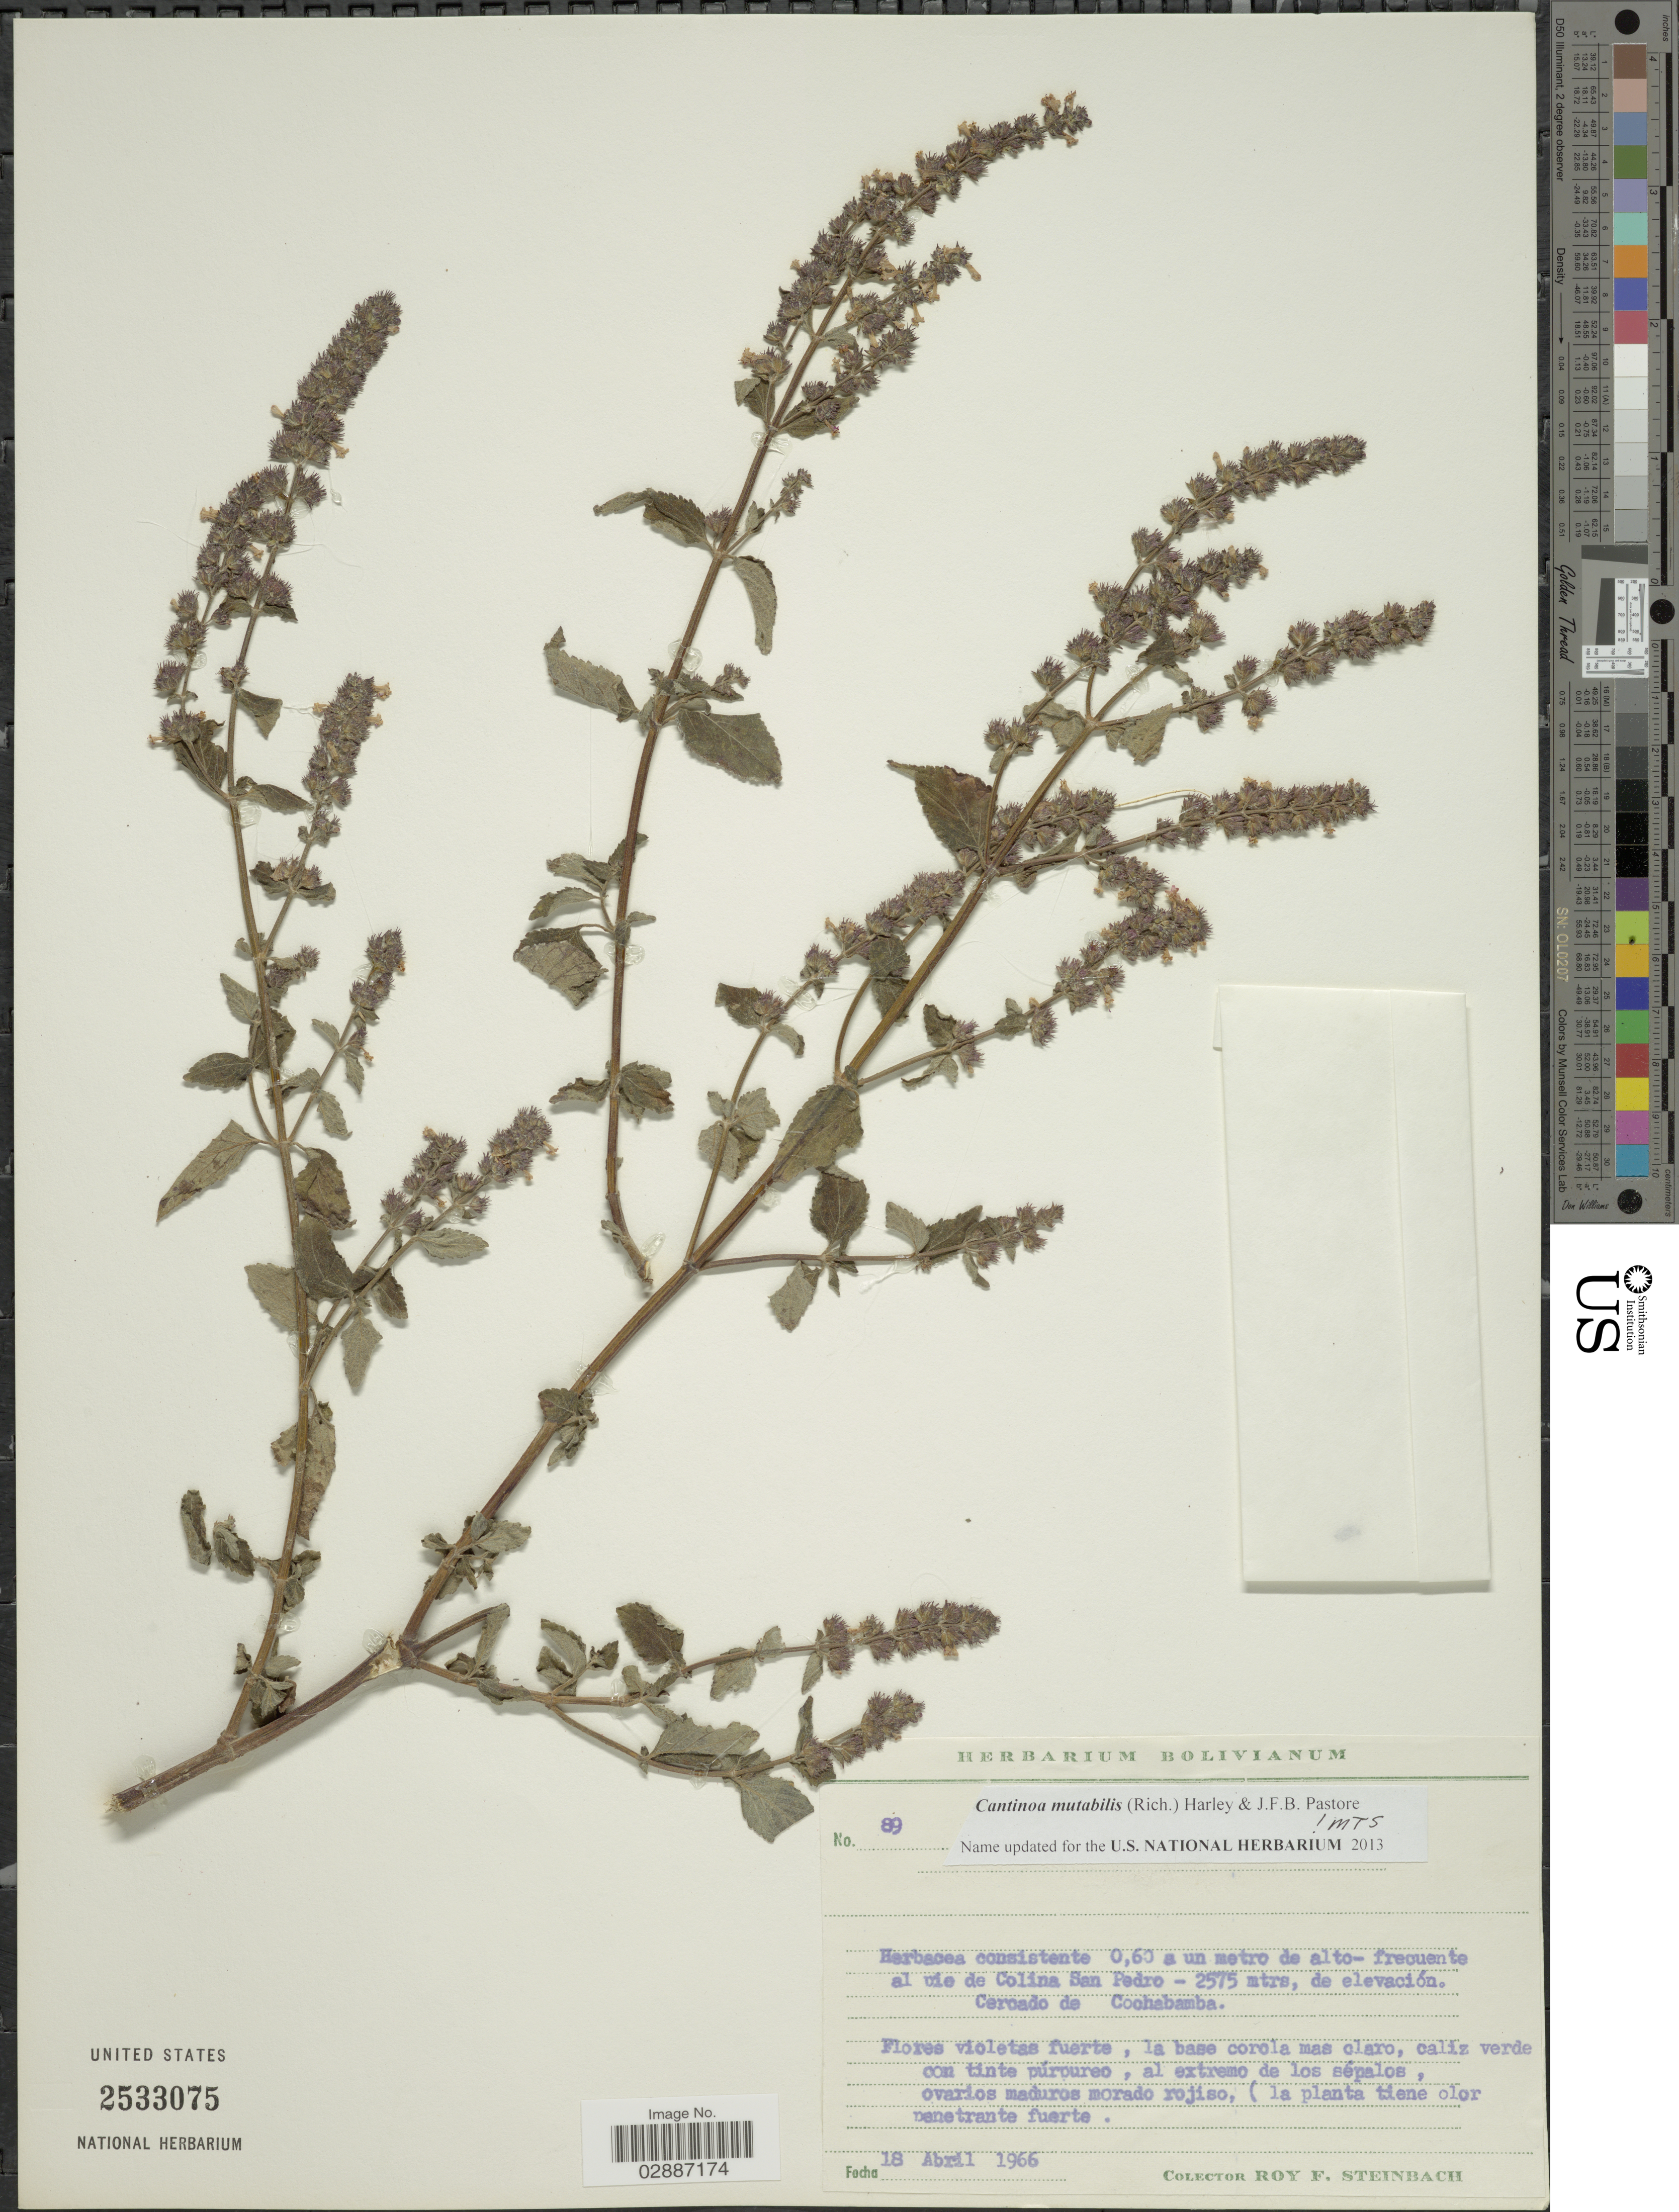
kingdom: Plantae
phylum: Tracheophyta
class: Magnoliopsida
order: Lamiales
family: Lamiaceae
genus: Cantinoa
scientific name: Cantinoa mutabilis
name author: (Epling) Harley & J.F.B. Pastore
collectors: R. F. Steinbach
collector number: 89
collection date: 1966-04-18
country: Bolivia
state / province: Cochabamba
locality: Al uie de Colina San Pedro. Cercado de Cochabamba.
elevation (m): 2575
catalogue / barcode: US 2533075